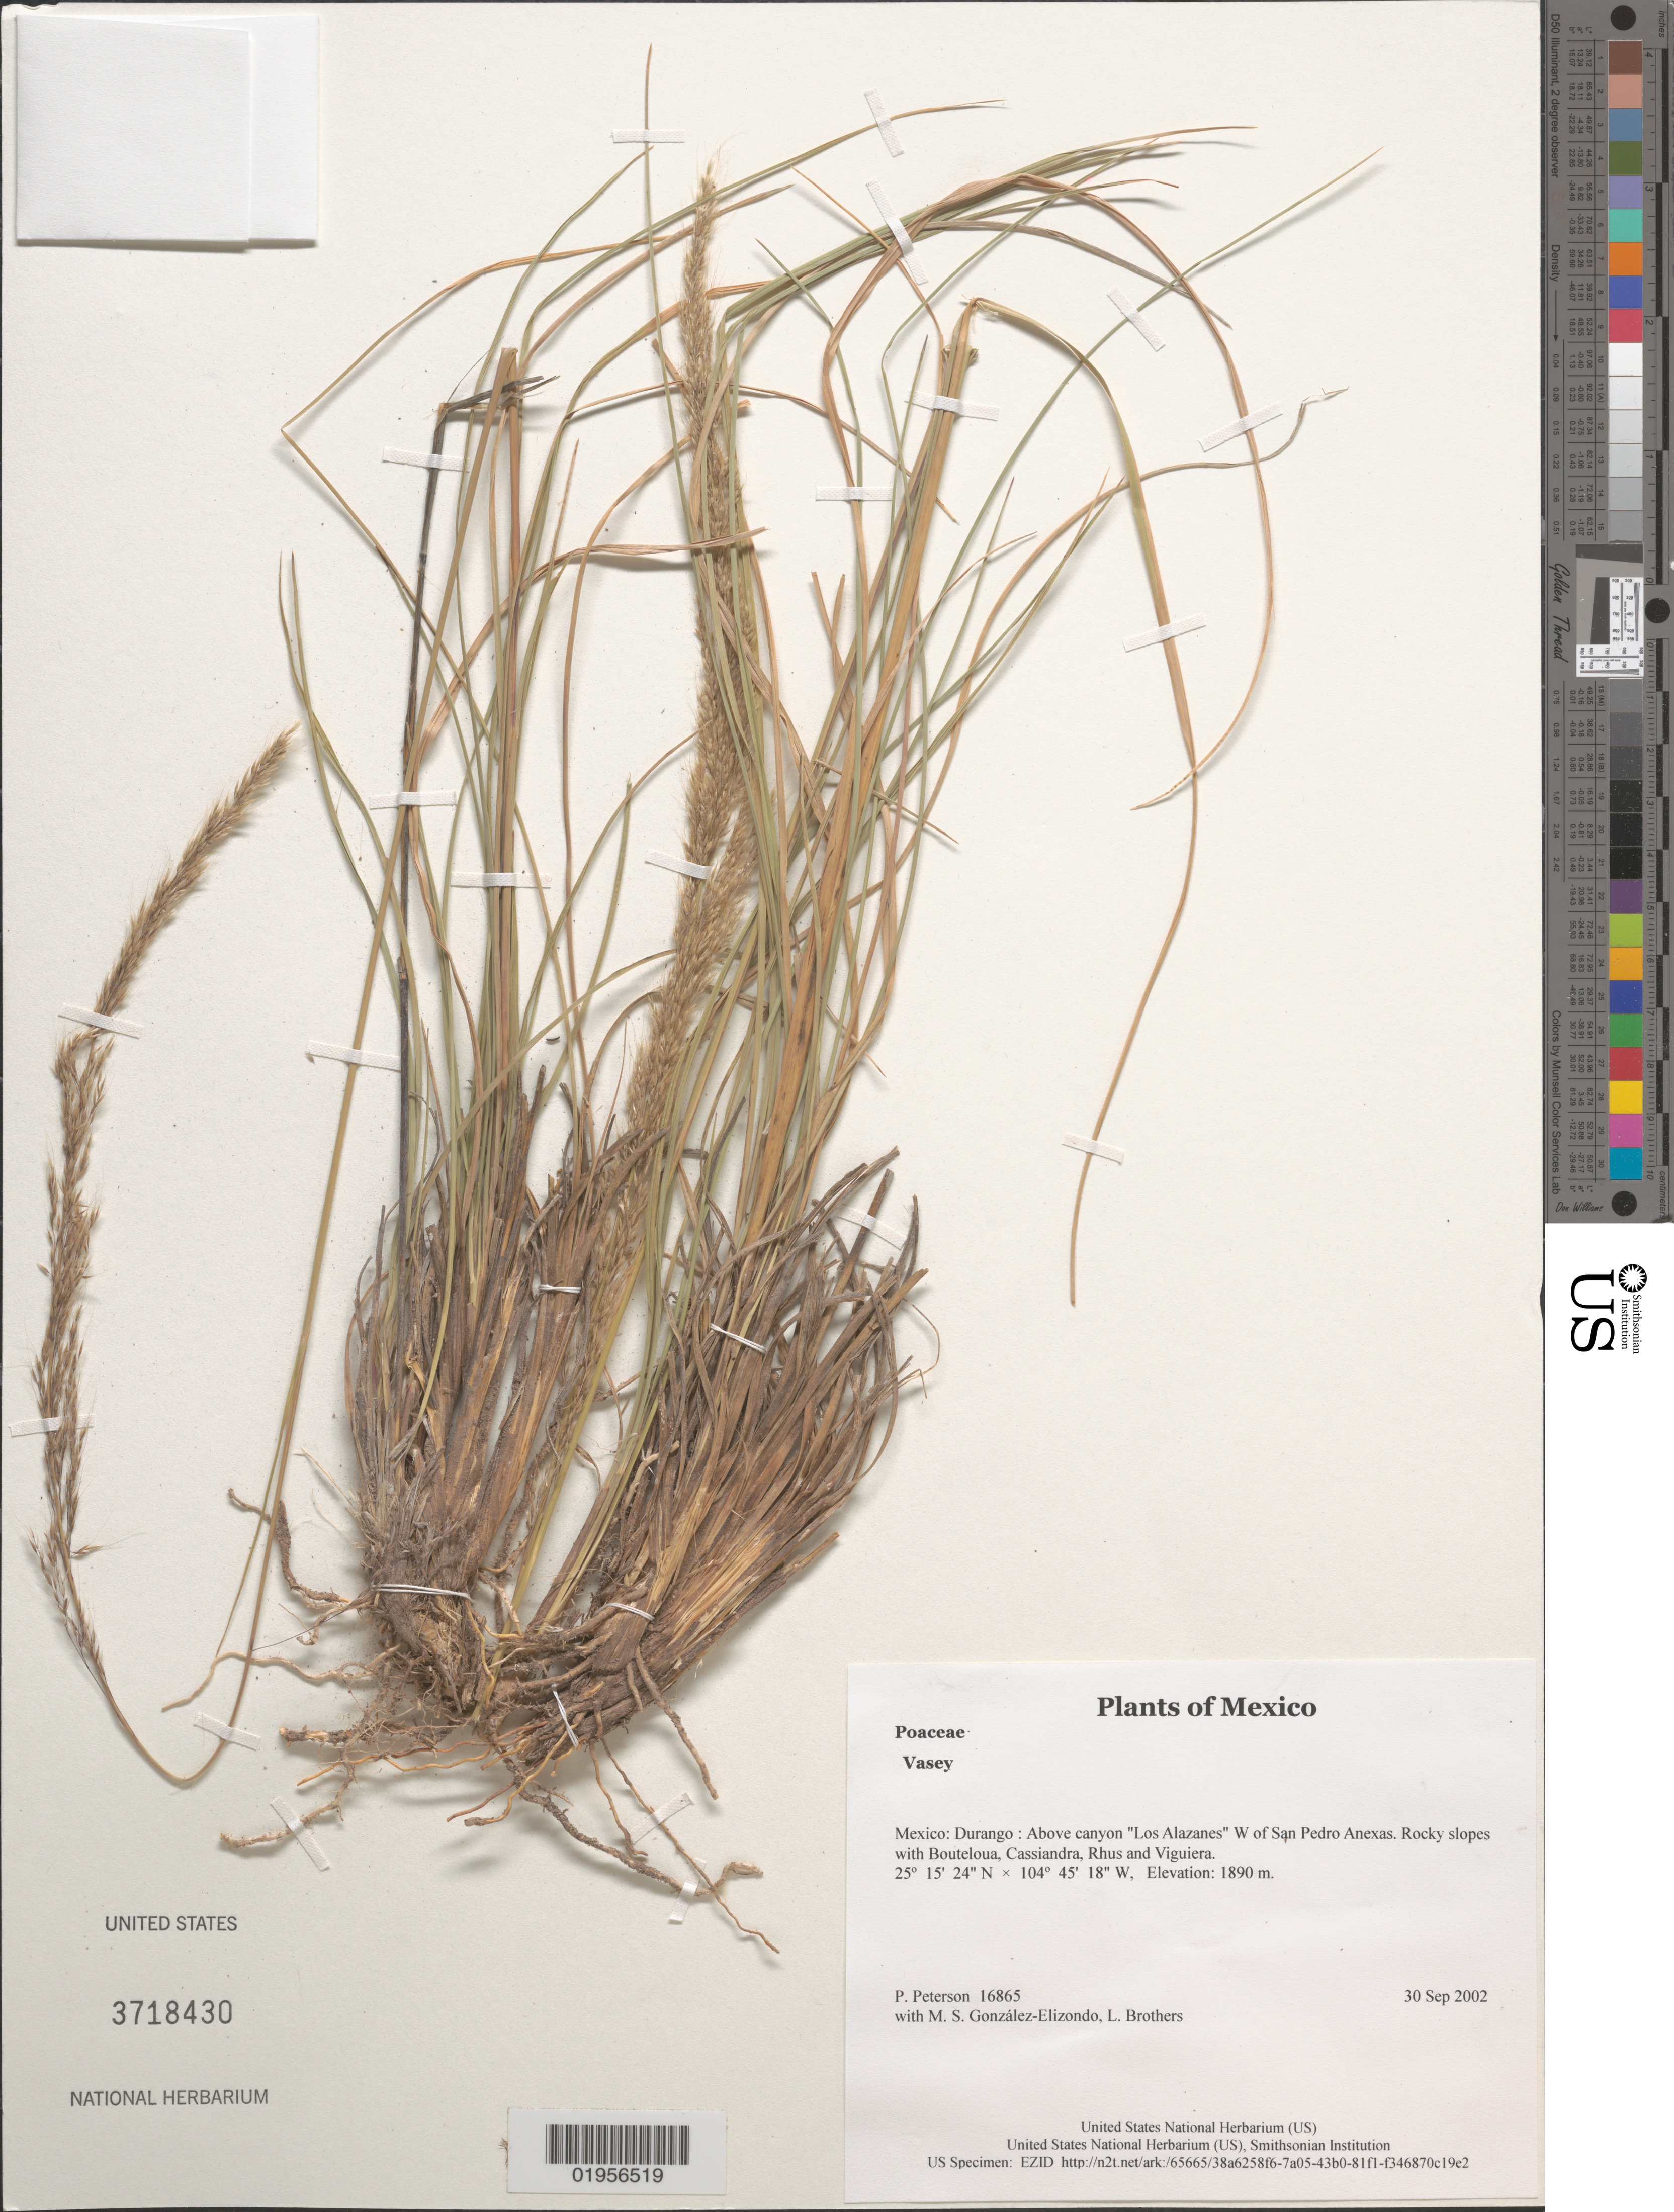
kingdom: Plantae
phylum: Tracheophyta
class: Liliopsida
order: Poales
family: Poaceae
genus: Muhlenbergia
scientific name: Muhlenbergia emersleyi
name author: Vasey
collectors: P. M. Peterson, M. S. González-Elizondo & L. E. Brothers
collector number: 16865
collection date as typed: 30 Sep 2002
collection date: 2002-09-30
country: Mexico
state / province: Durango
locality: Above canyon "Los Alazanes" W of San Pedro Anexas. Rocky slopes with Bouteloua, Cassiandra, Rhus and Viguiera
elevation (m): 1890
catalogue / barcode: US 3718430